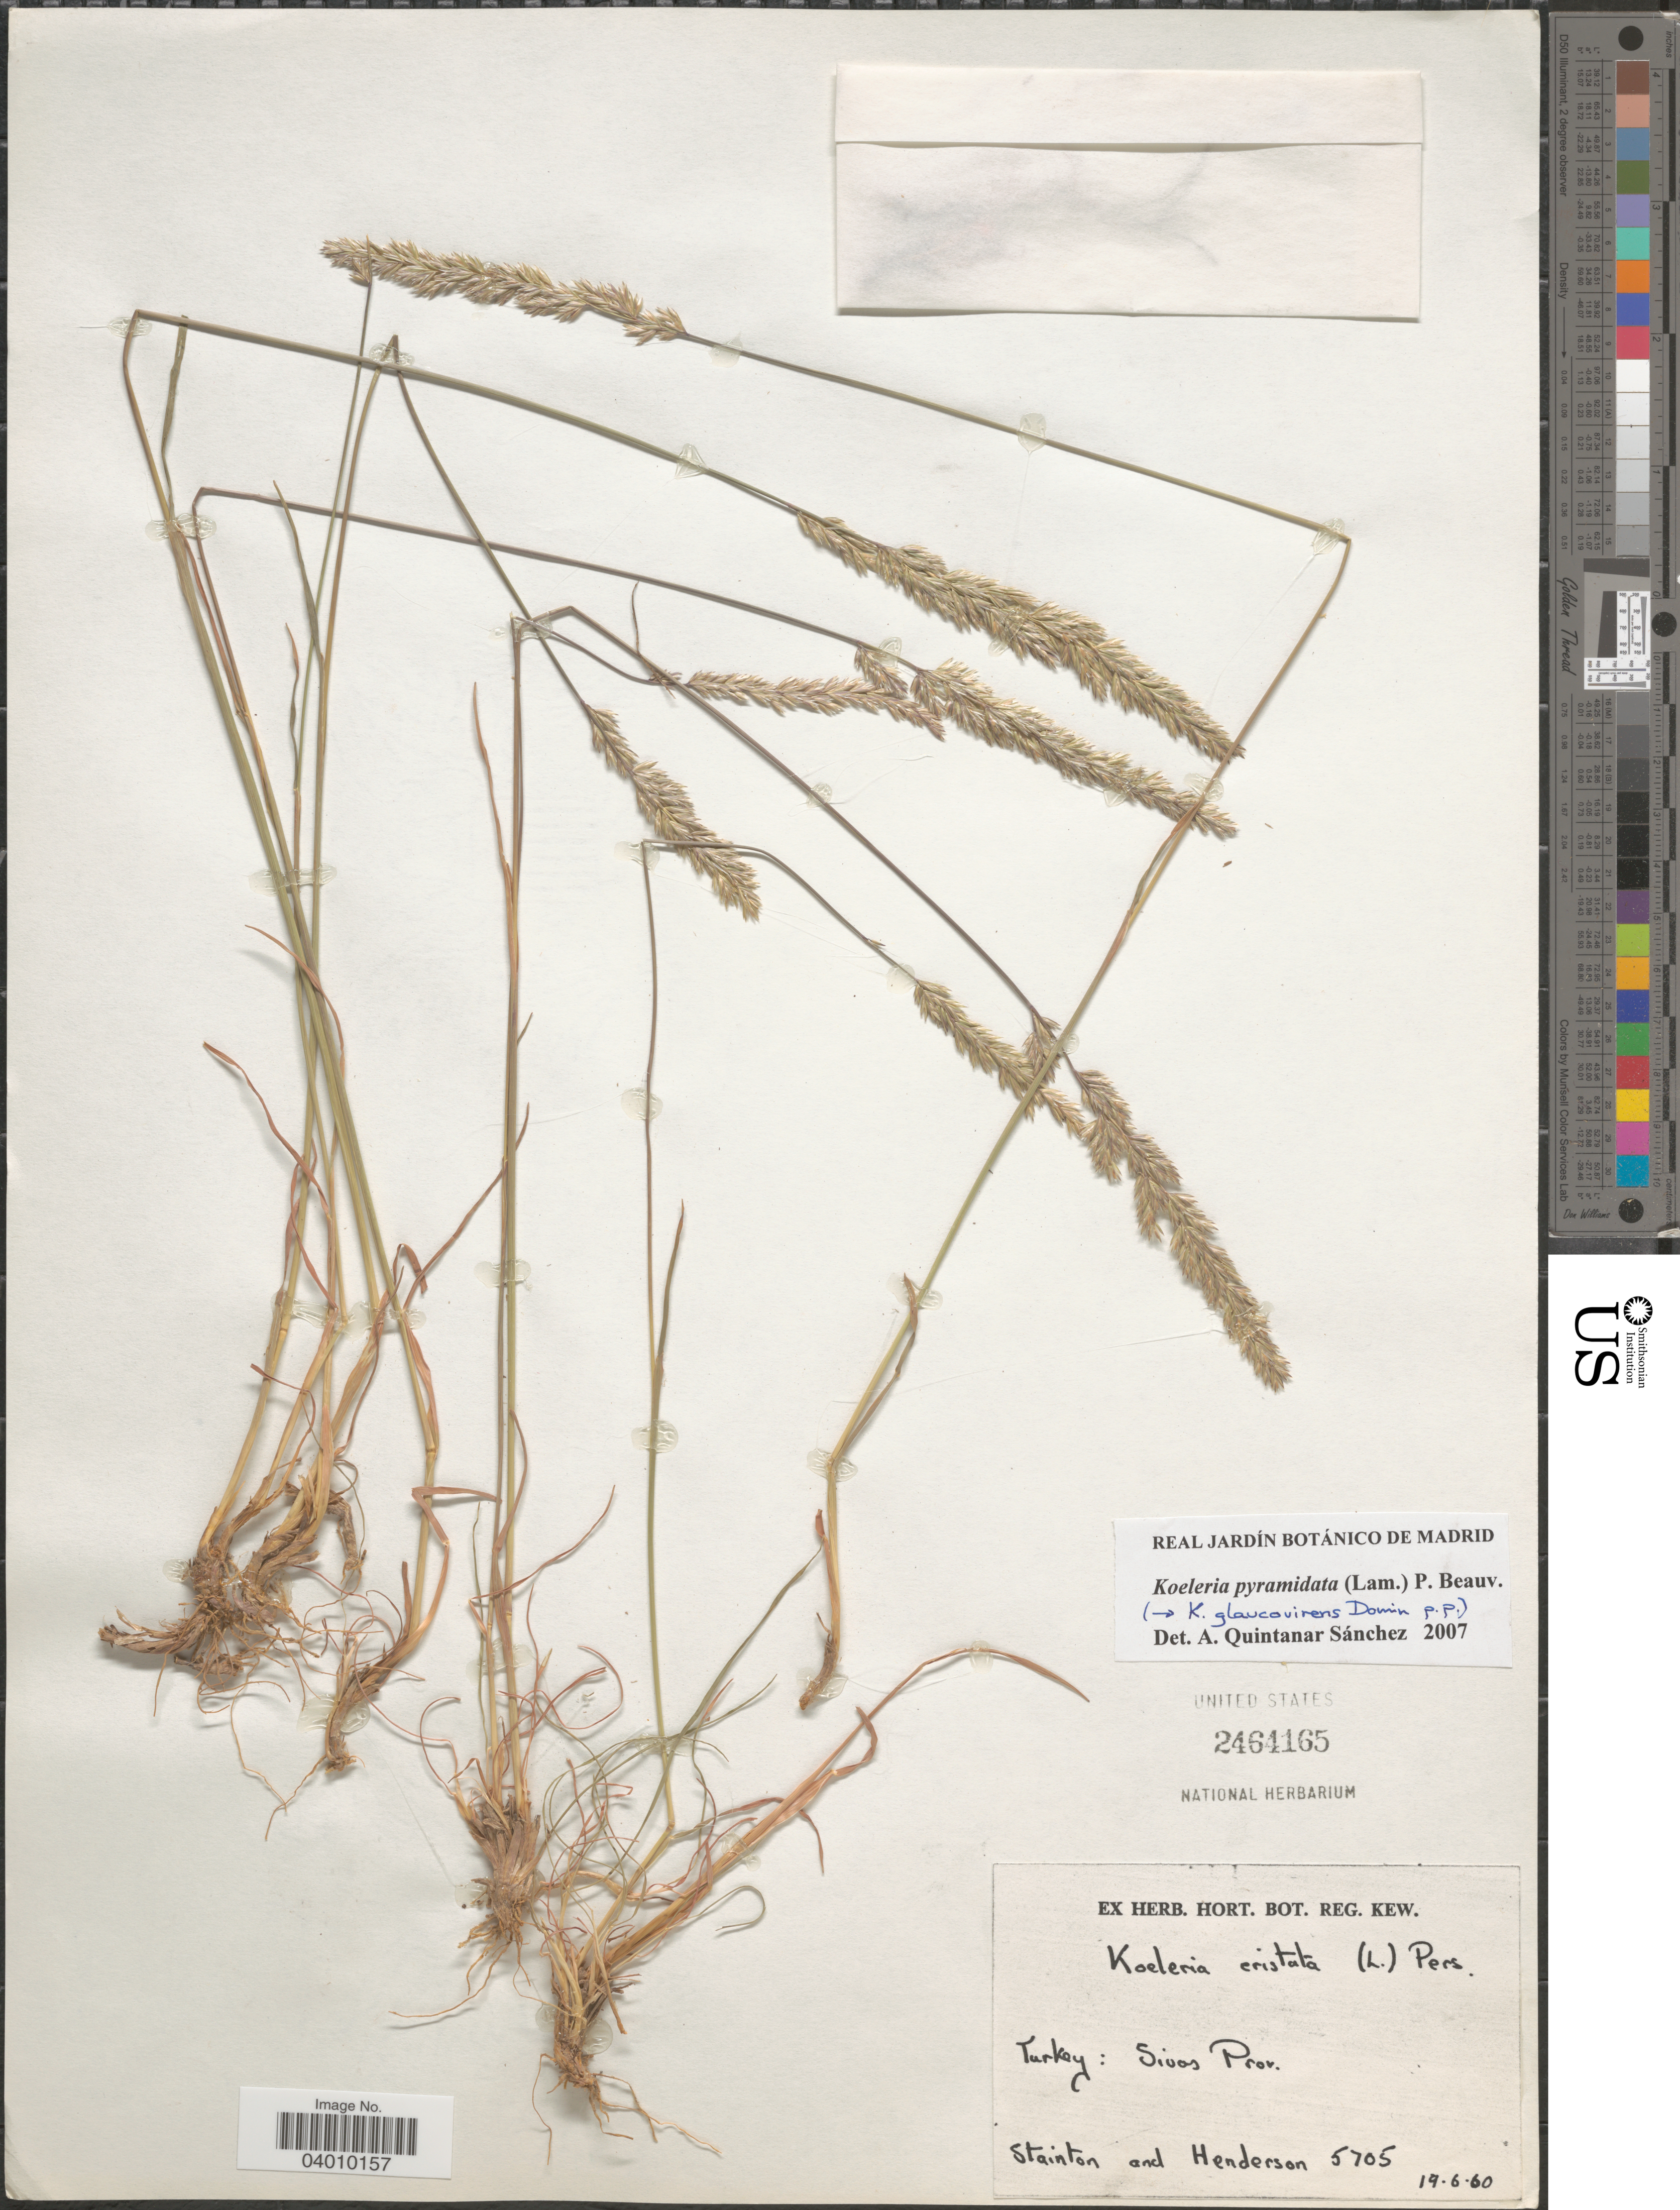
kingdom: Plantae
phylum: Tracheophyta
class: Liliopsida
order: Poales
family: Poaceae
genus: Koeleria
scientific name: Koeleria pyramidata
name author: (Lam.) P. Beauv.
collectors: -. Stainton & -. Henderson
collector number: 5705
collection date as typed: Transcribed d/m/y: 19/6/60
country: Turkey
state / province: Sivas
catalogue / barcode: US 2464165